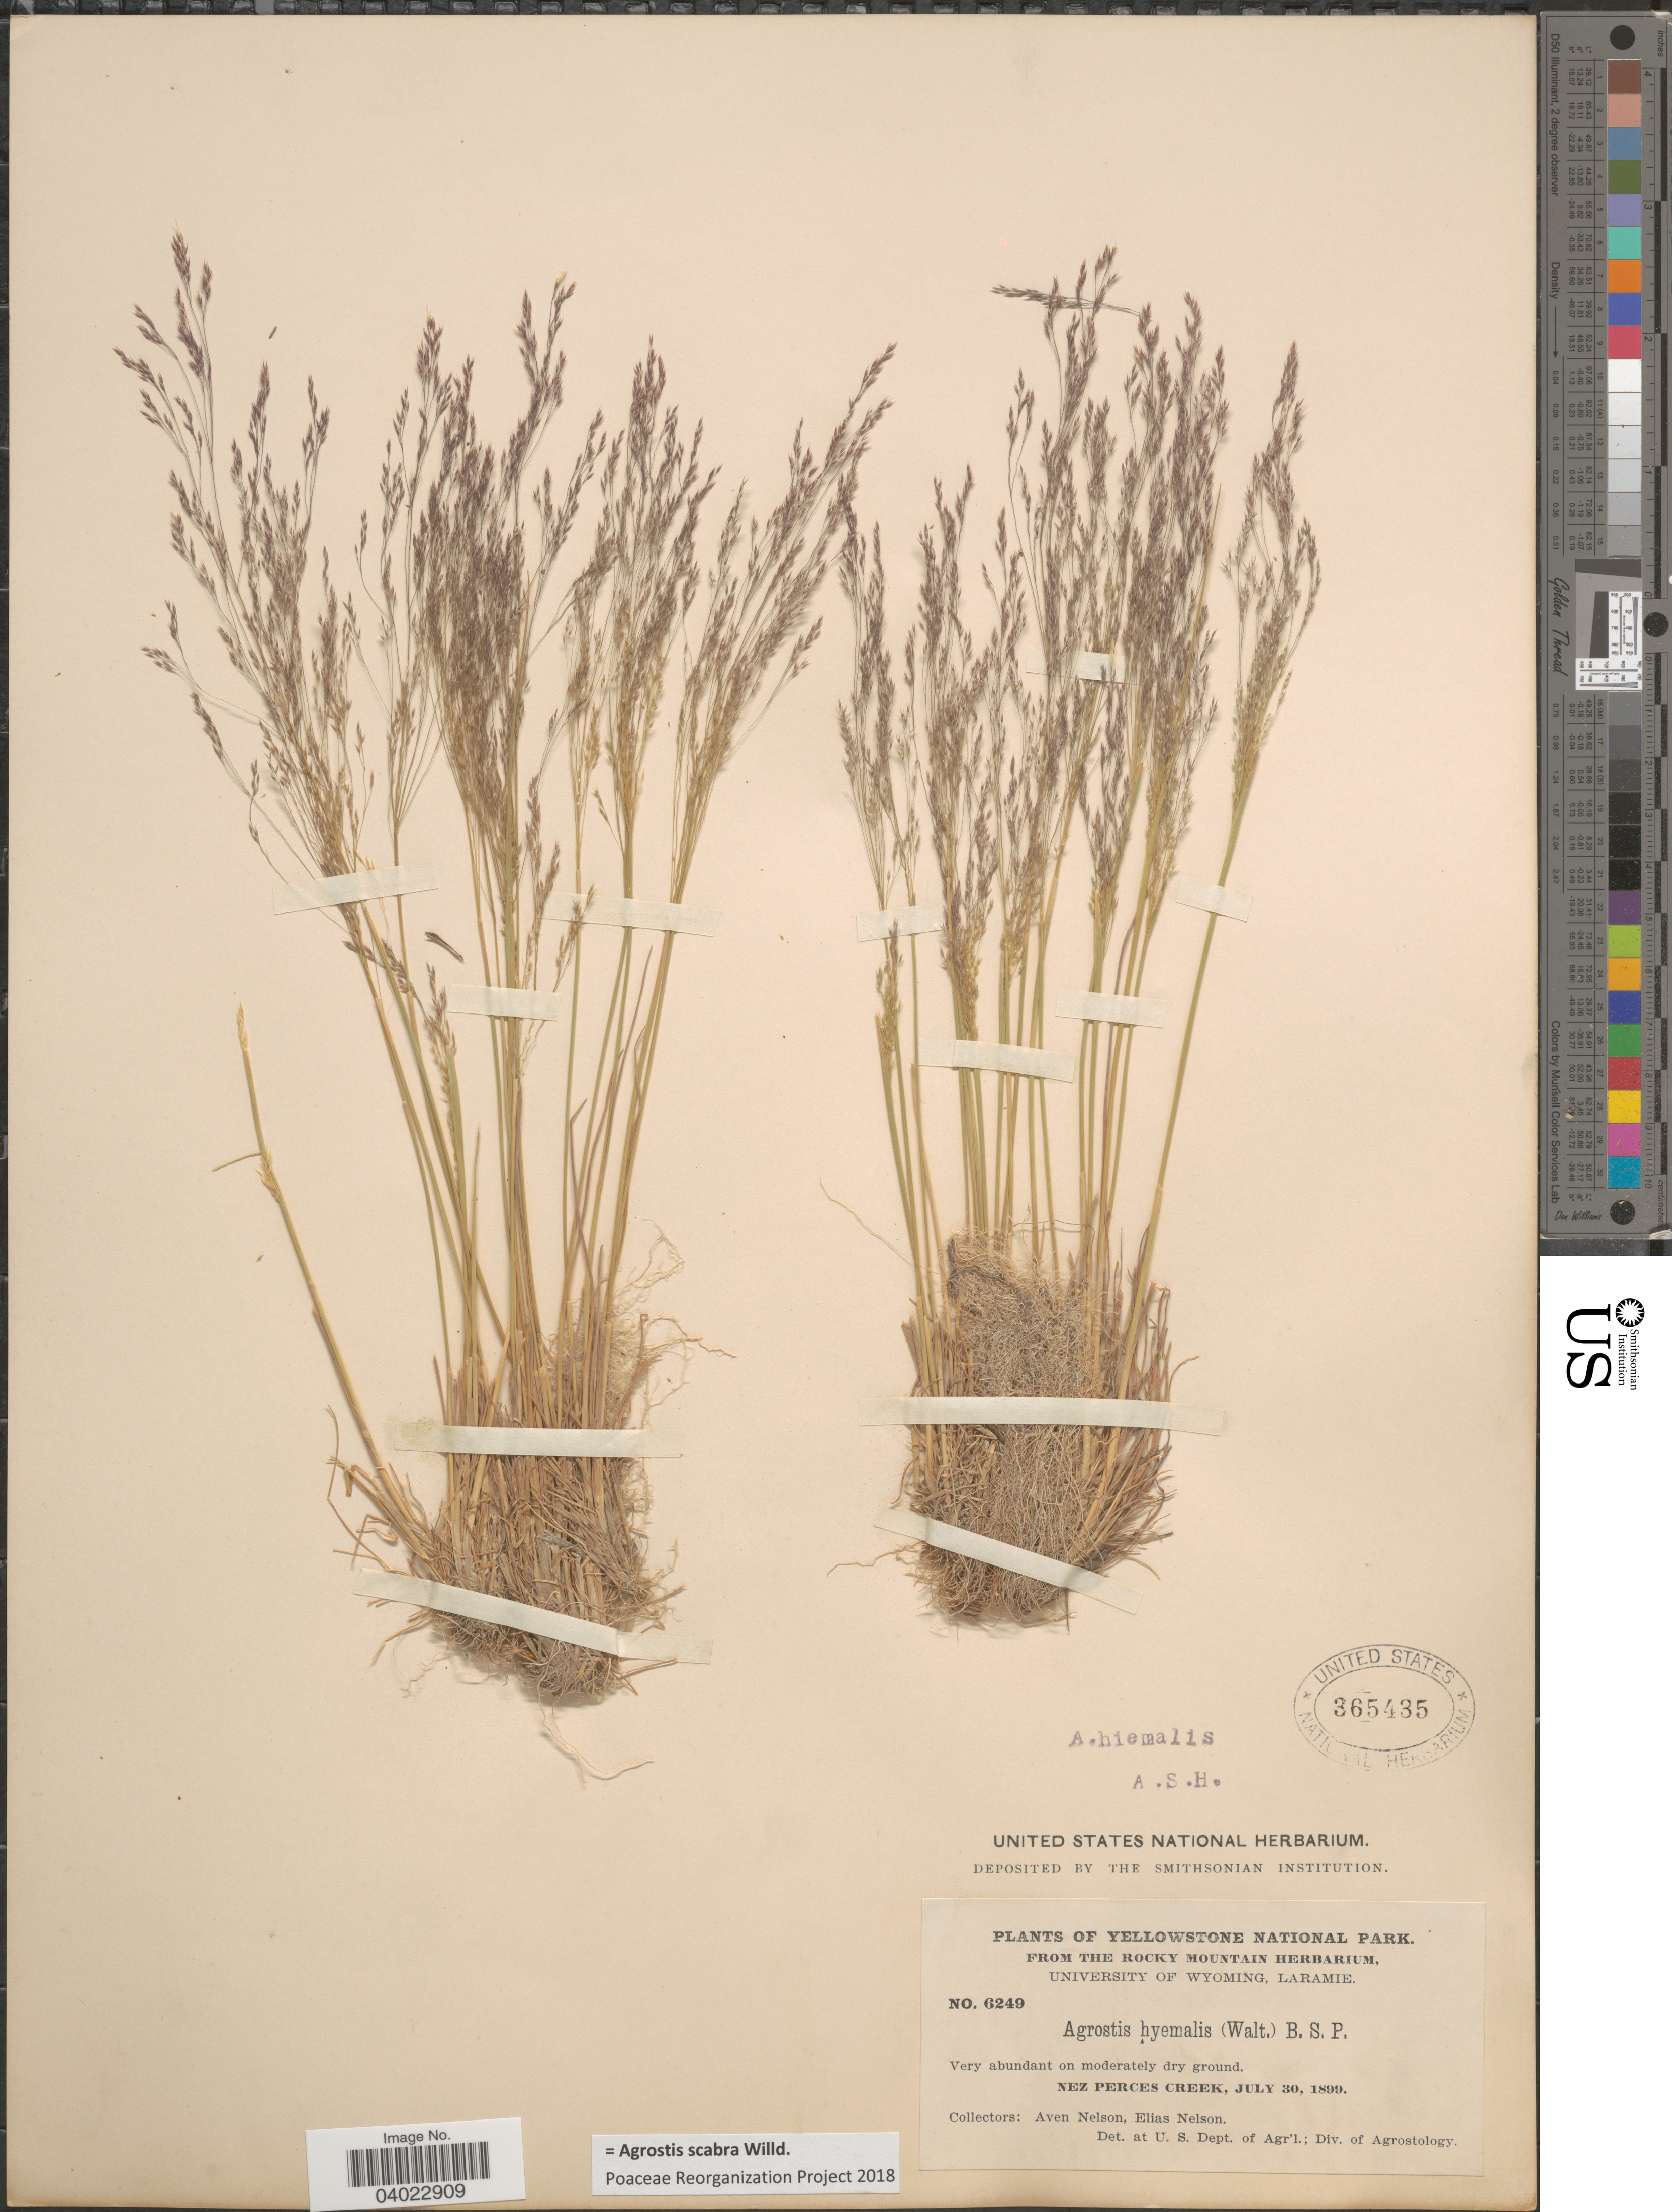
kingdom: Plantae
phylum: Tracheophyta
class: Liliopsida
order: Poales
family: Poaceae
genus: Agrostis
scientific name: Agrostis scabra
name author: Willd.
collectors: A. Nelson & E. Nelson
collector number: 6249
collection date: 1899-07-30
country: United States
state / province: Wyoming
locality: Yellowstone National Park. Nez Perces Creek.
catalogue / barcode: US 365435